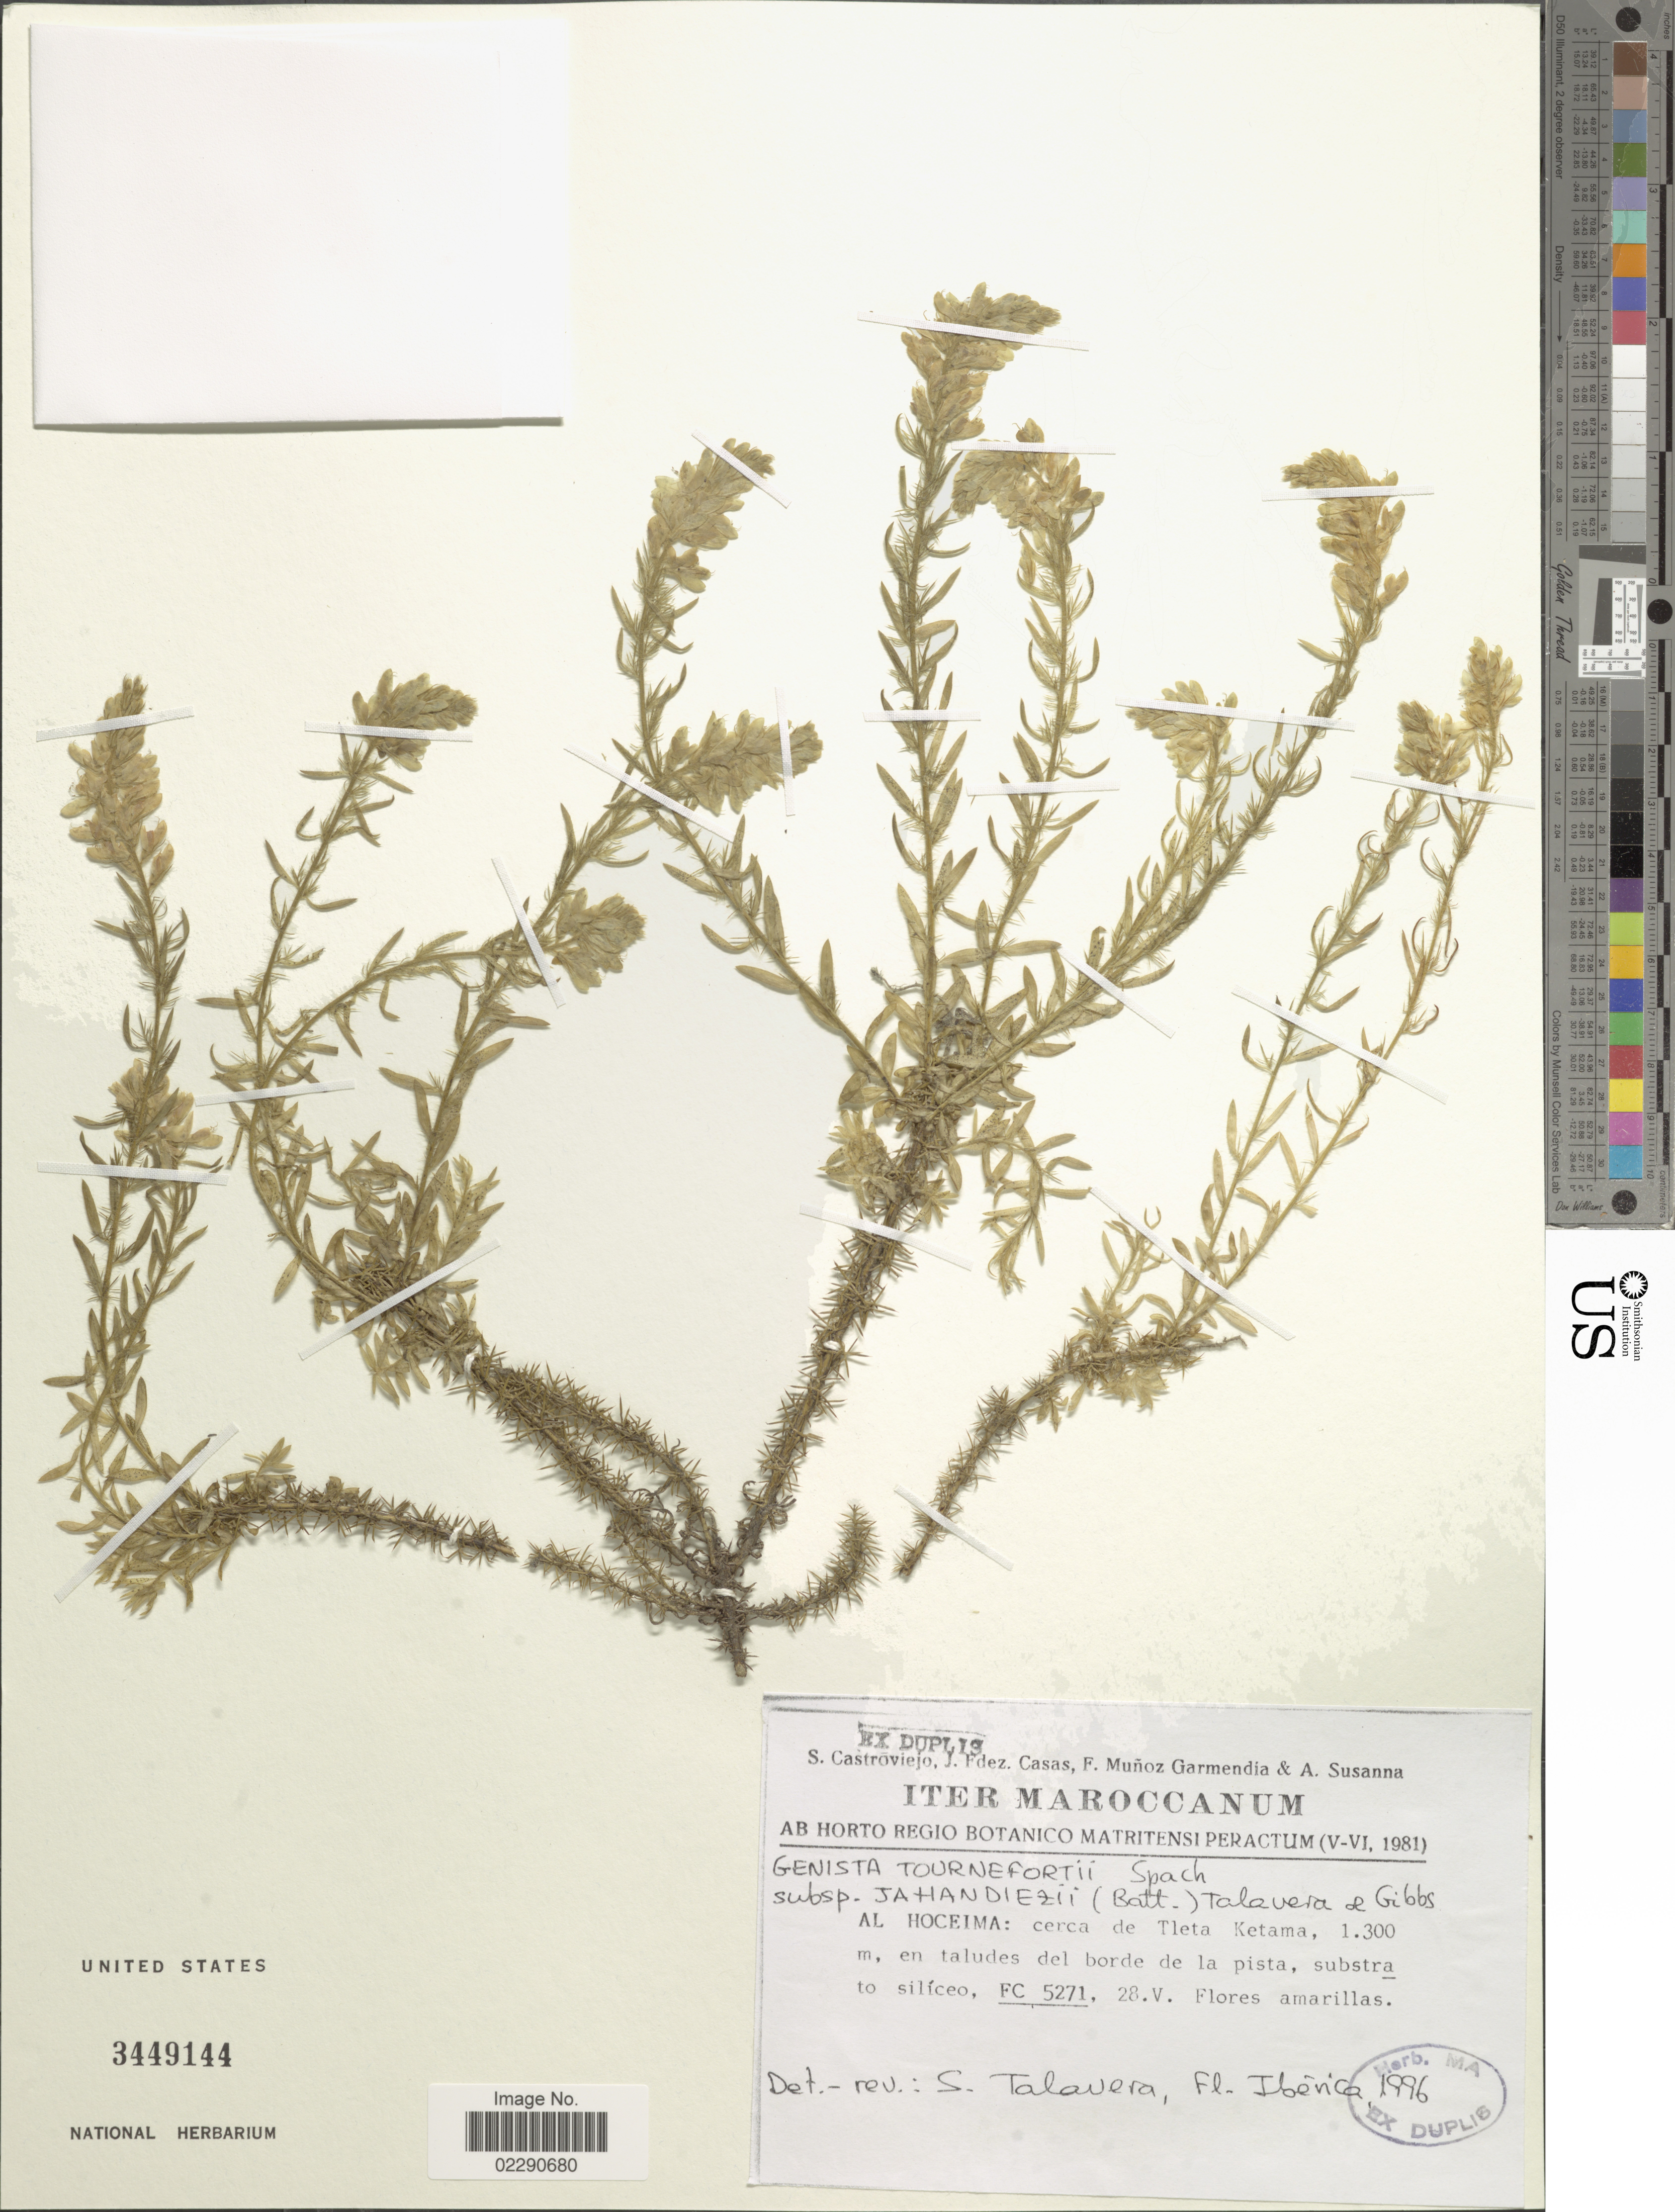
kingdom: Plantae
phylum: Tracheophyta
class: Magnoliopsida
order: Fabales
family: Fabaceae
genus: Genista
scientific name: Genista tournefortii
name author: Spach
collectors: S. Castroviejo, J. Casas, F. Muñoz Garmendia & A. Susanna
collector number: FC5271?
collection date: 1981-05-28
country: Morocco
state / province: Taza-Al Hoceima-Taounate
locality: Al Hoceima, cerca de Tleta Ketama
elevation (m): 1300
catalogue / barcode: US 3449144